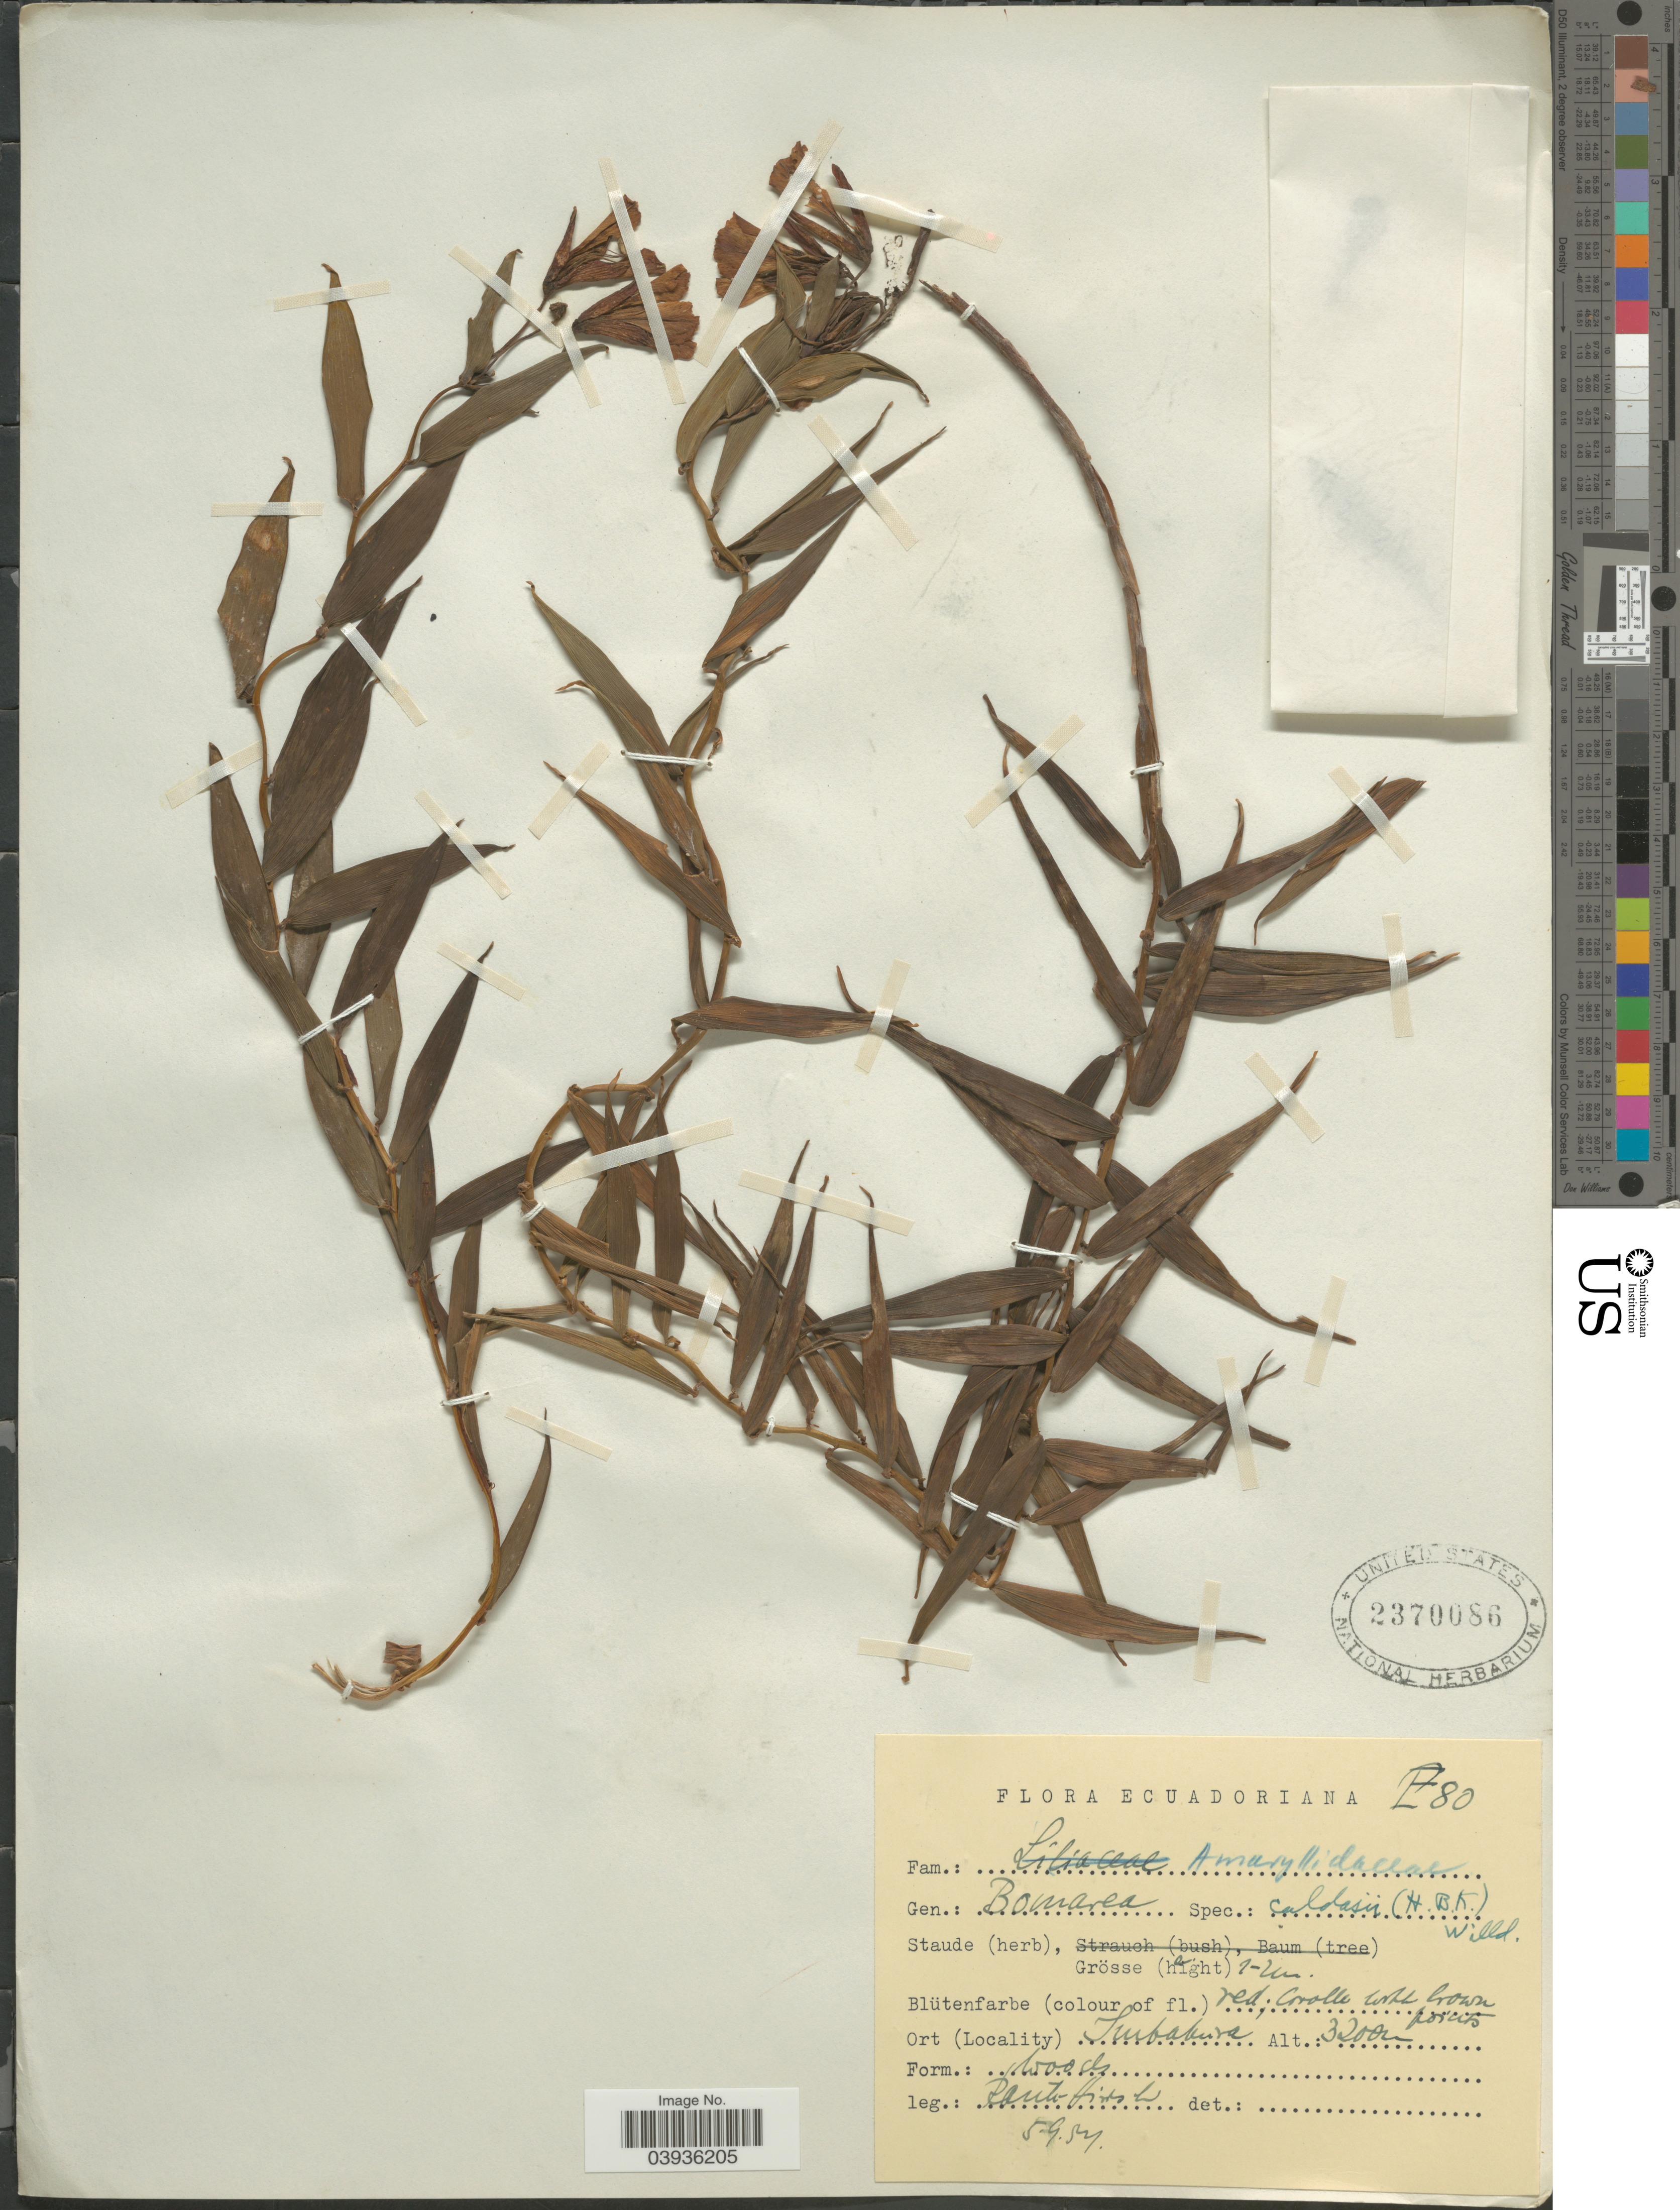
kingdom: Plantae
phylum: Tracheophyta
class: Liliopsida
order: Liliales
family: Alstroemeriaceae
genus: Bomarea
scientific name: Bomarea caldasii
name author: (Kunth) Asch. & Graebener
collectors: -. Rauh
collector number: E80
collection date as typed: Transcribed d/m/y: 5/9/54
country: Ecuador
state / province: Imbabura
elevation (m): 3200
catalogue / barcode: US 2370086